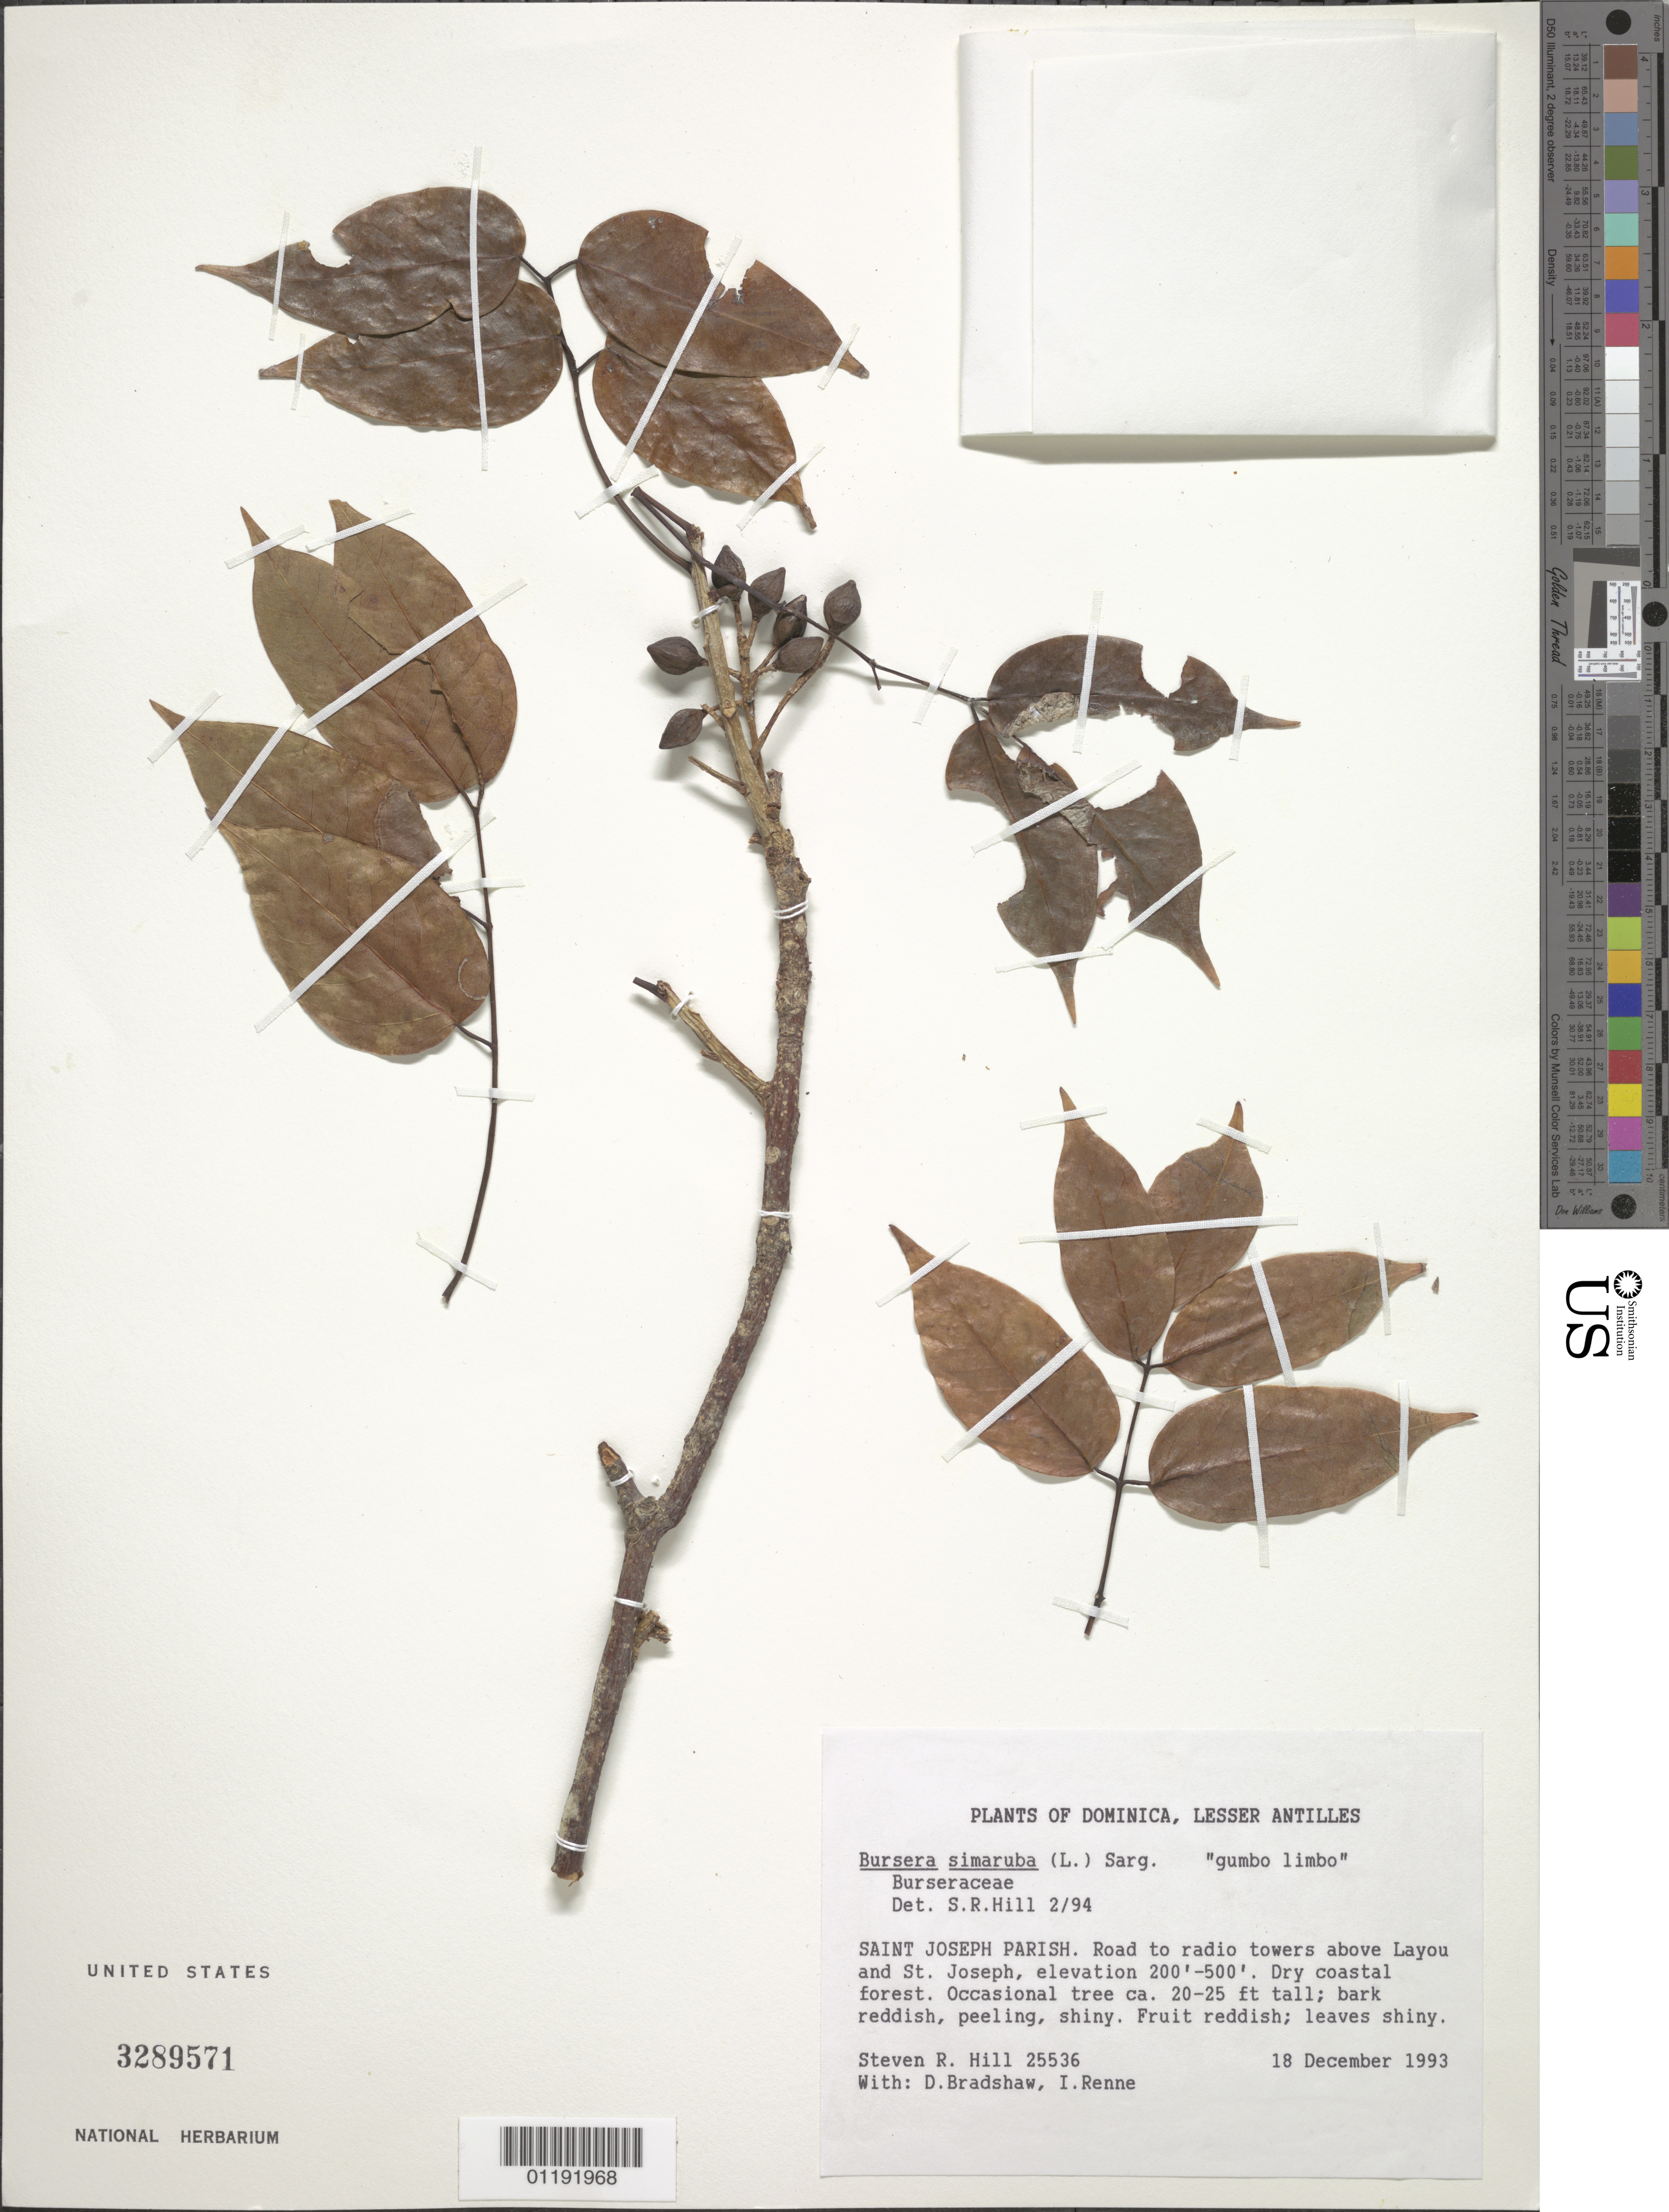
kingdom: Plantae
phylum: Tracheophyta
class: Magnoliopsida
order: Sapindales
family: Burseraceae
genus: Bursera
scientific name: Bursera simaruba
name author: (L.) Sarg.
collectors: D. Bradshaw & I. Renne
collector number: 25536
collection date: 1993-12-18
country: Dominica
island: Dominica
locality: Road to radio towers above Layou and St Joseph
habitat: Road, dry coastal forest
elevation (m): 61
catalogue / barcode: US 3289571